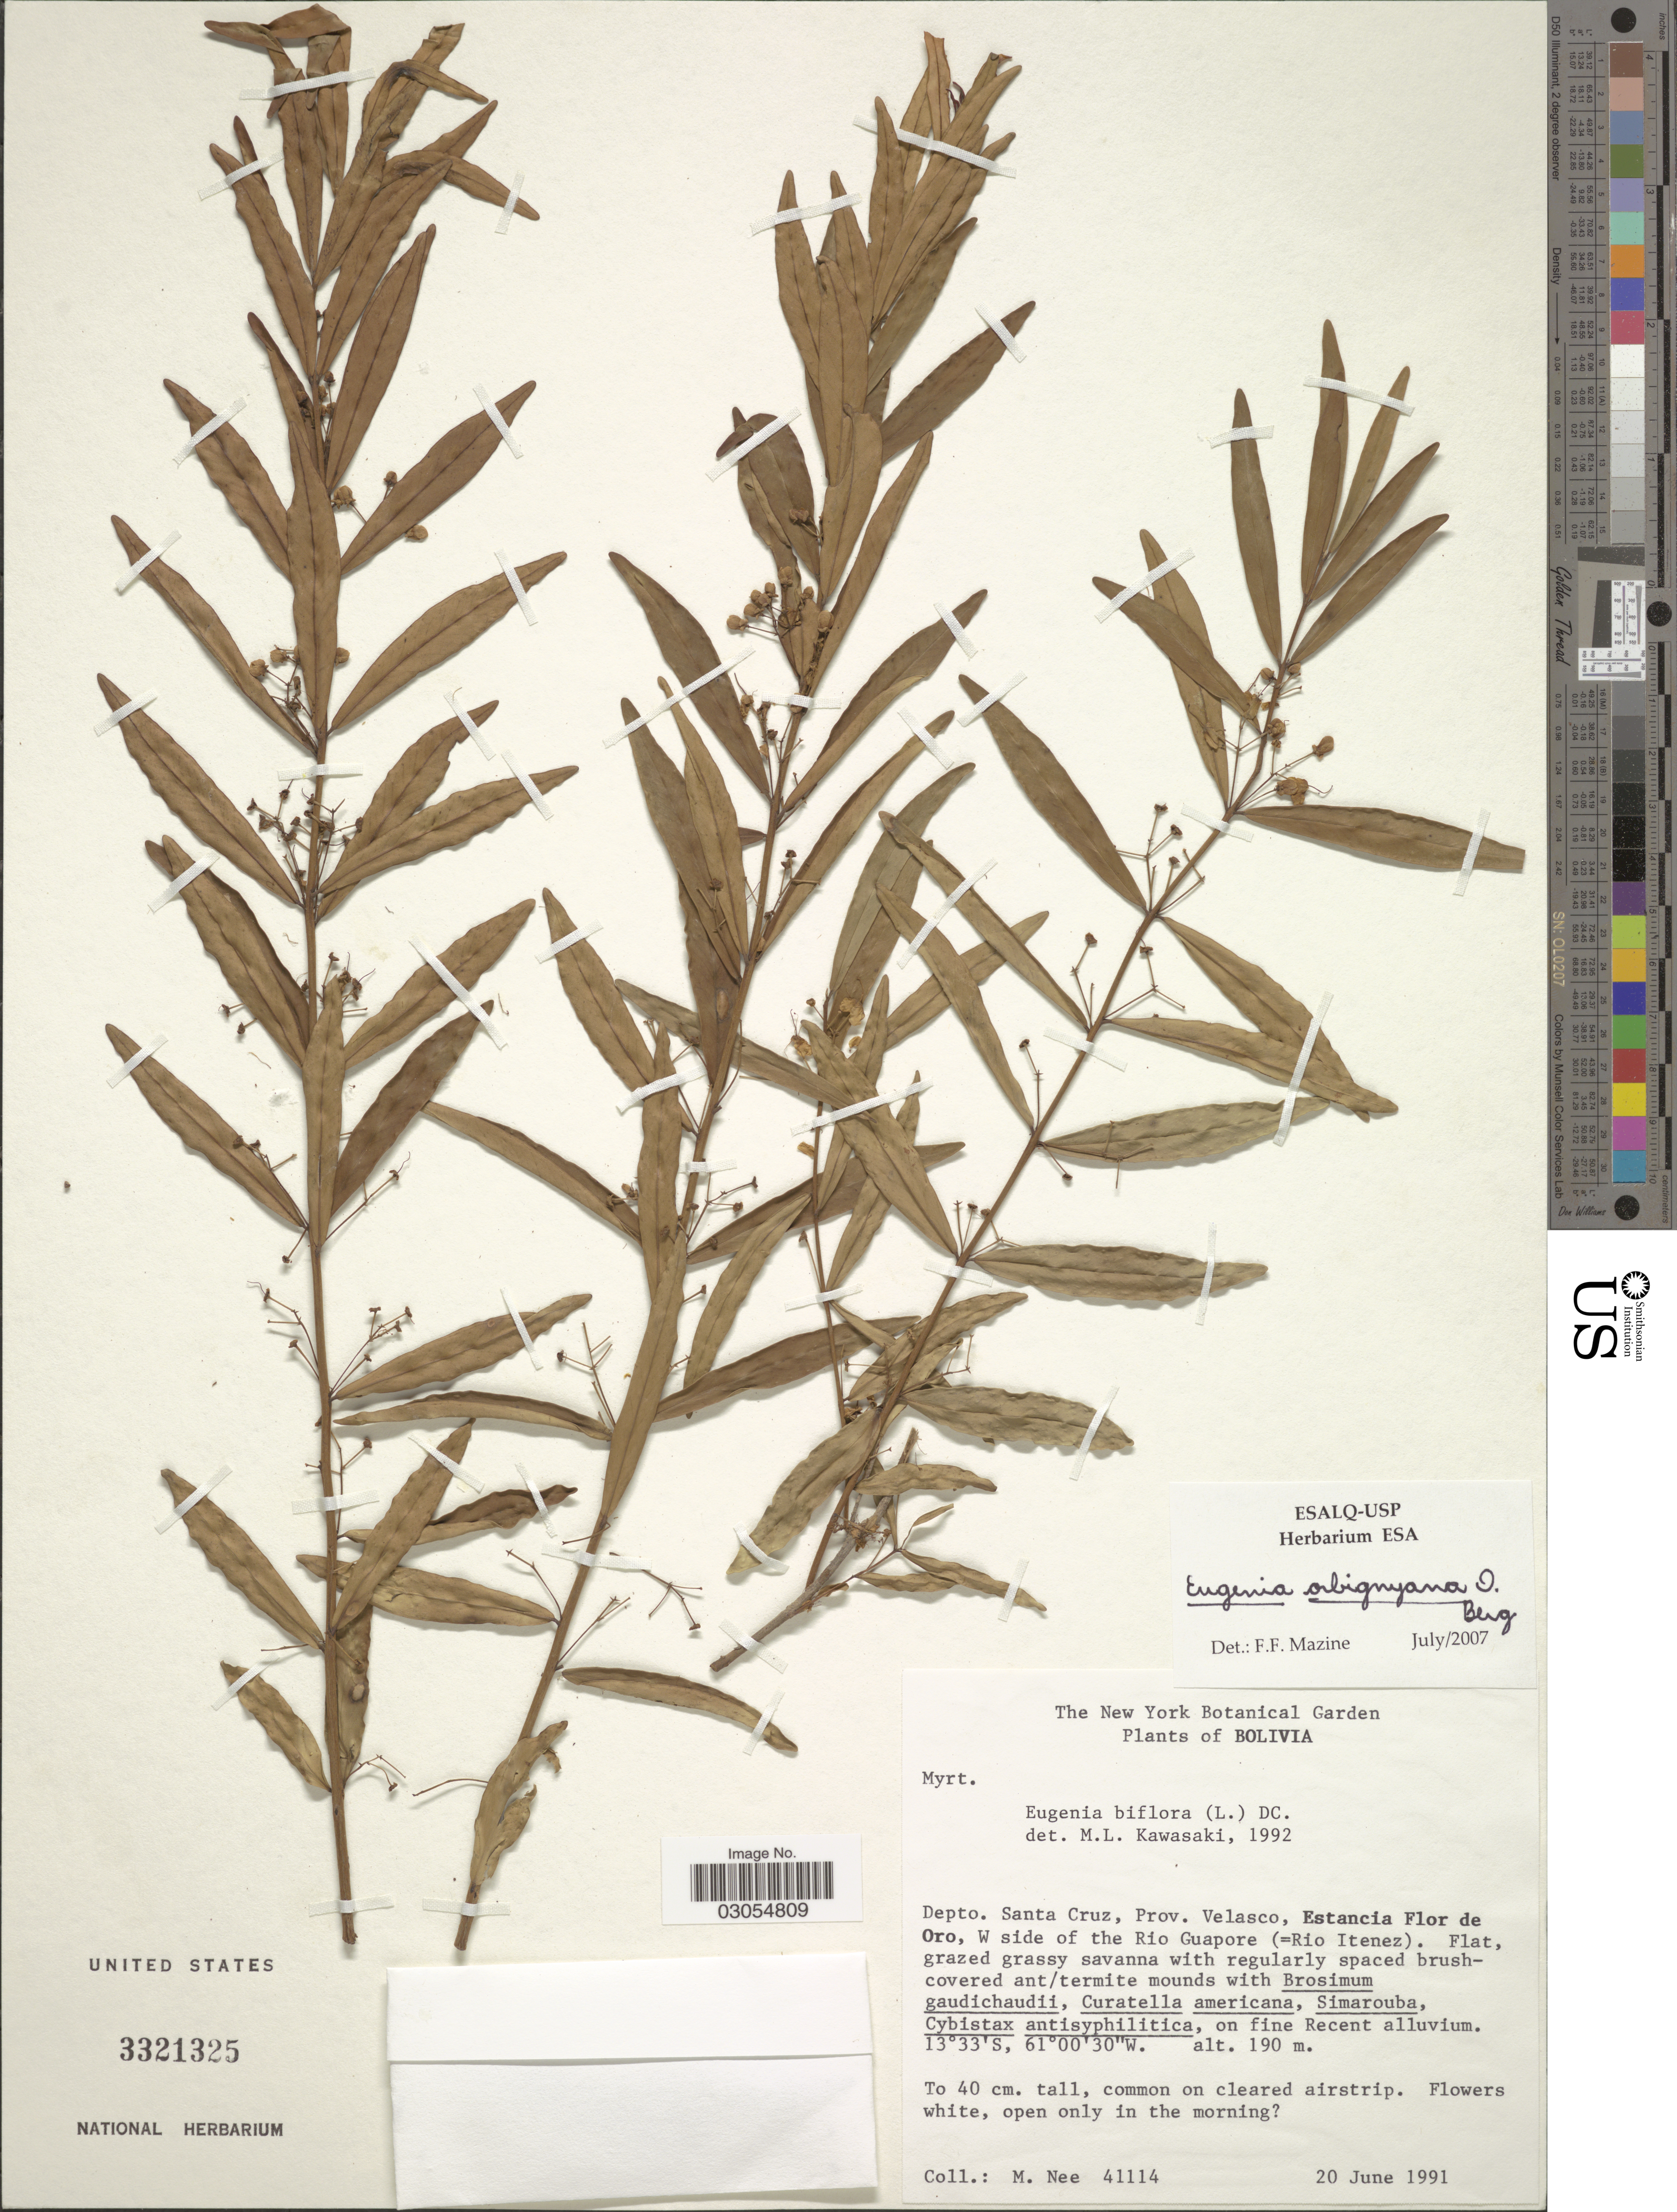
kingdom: Plantae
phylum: Tracheophyta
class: Magnoliopsida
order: Myrtales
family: Myrtaceae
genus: Eugenia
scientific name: Eugenia orbignyana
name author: O. Berg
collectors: M. Nee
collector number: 41114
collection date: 1991-06-20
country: Bolivia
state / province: Santa Cruz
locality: Depto. Santa Cruz, Prov. Velasco, Estancia Flor de Oro, W side of the Rio Guapore (=Rio Itenez).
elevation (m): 190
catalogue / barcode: US 3321325